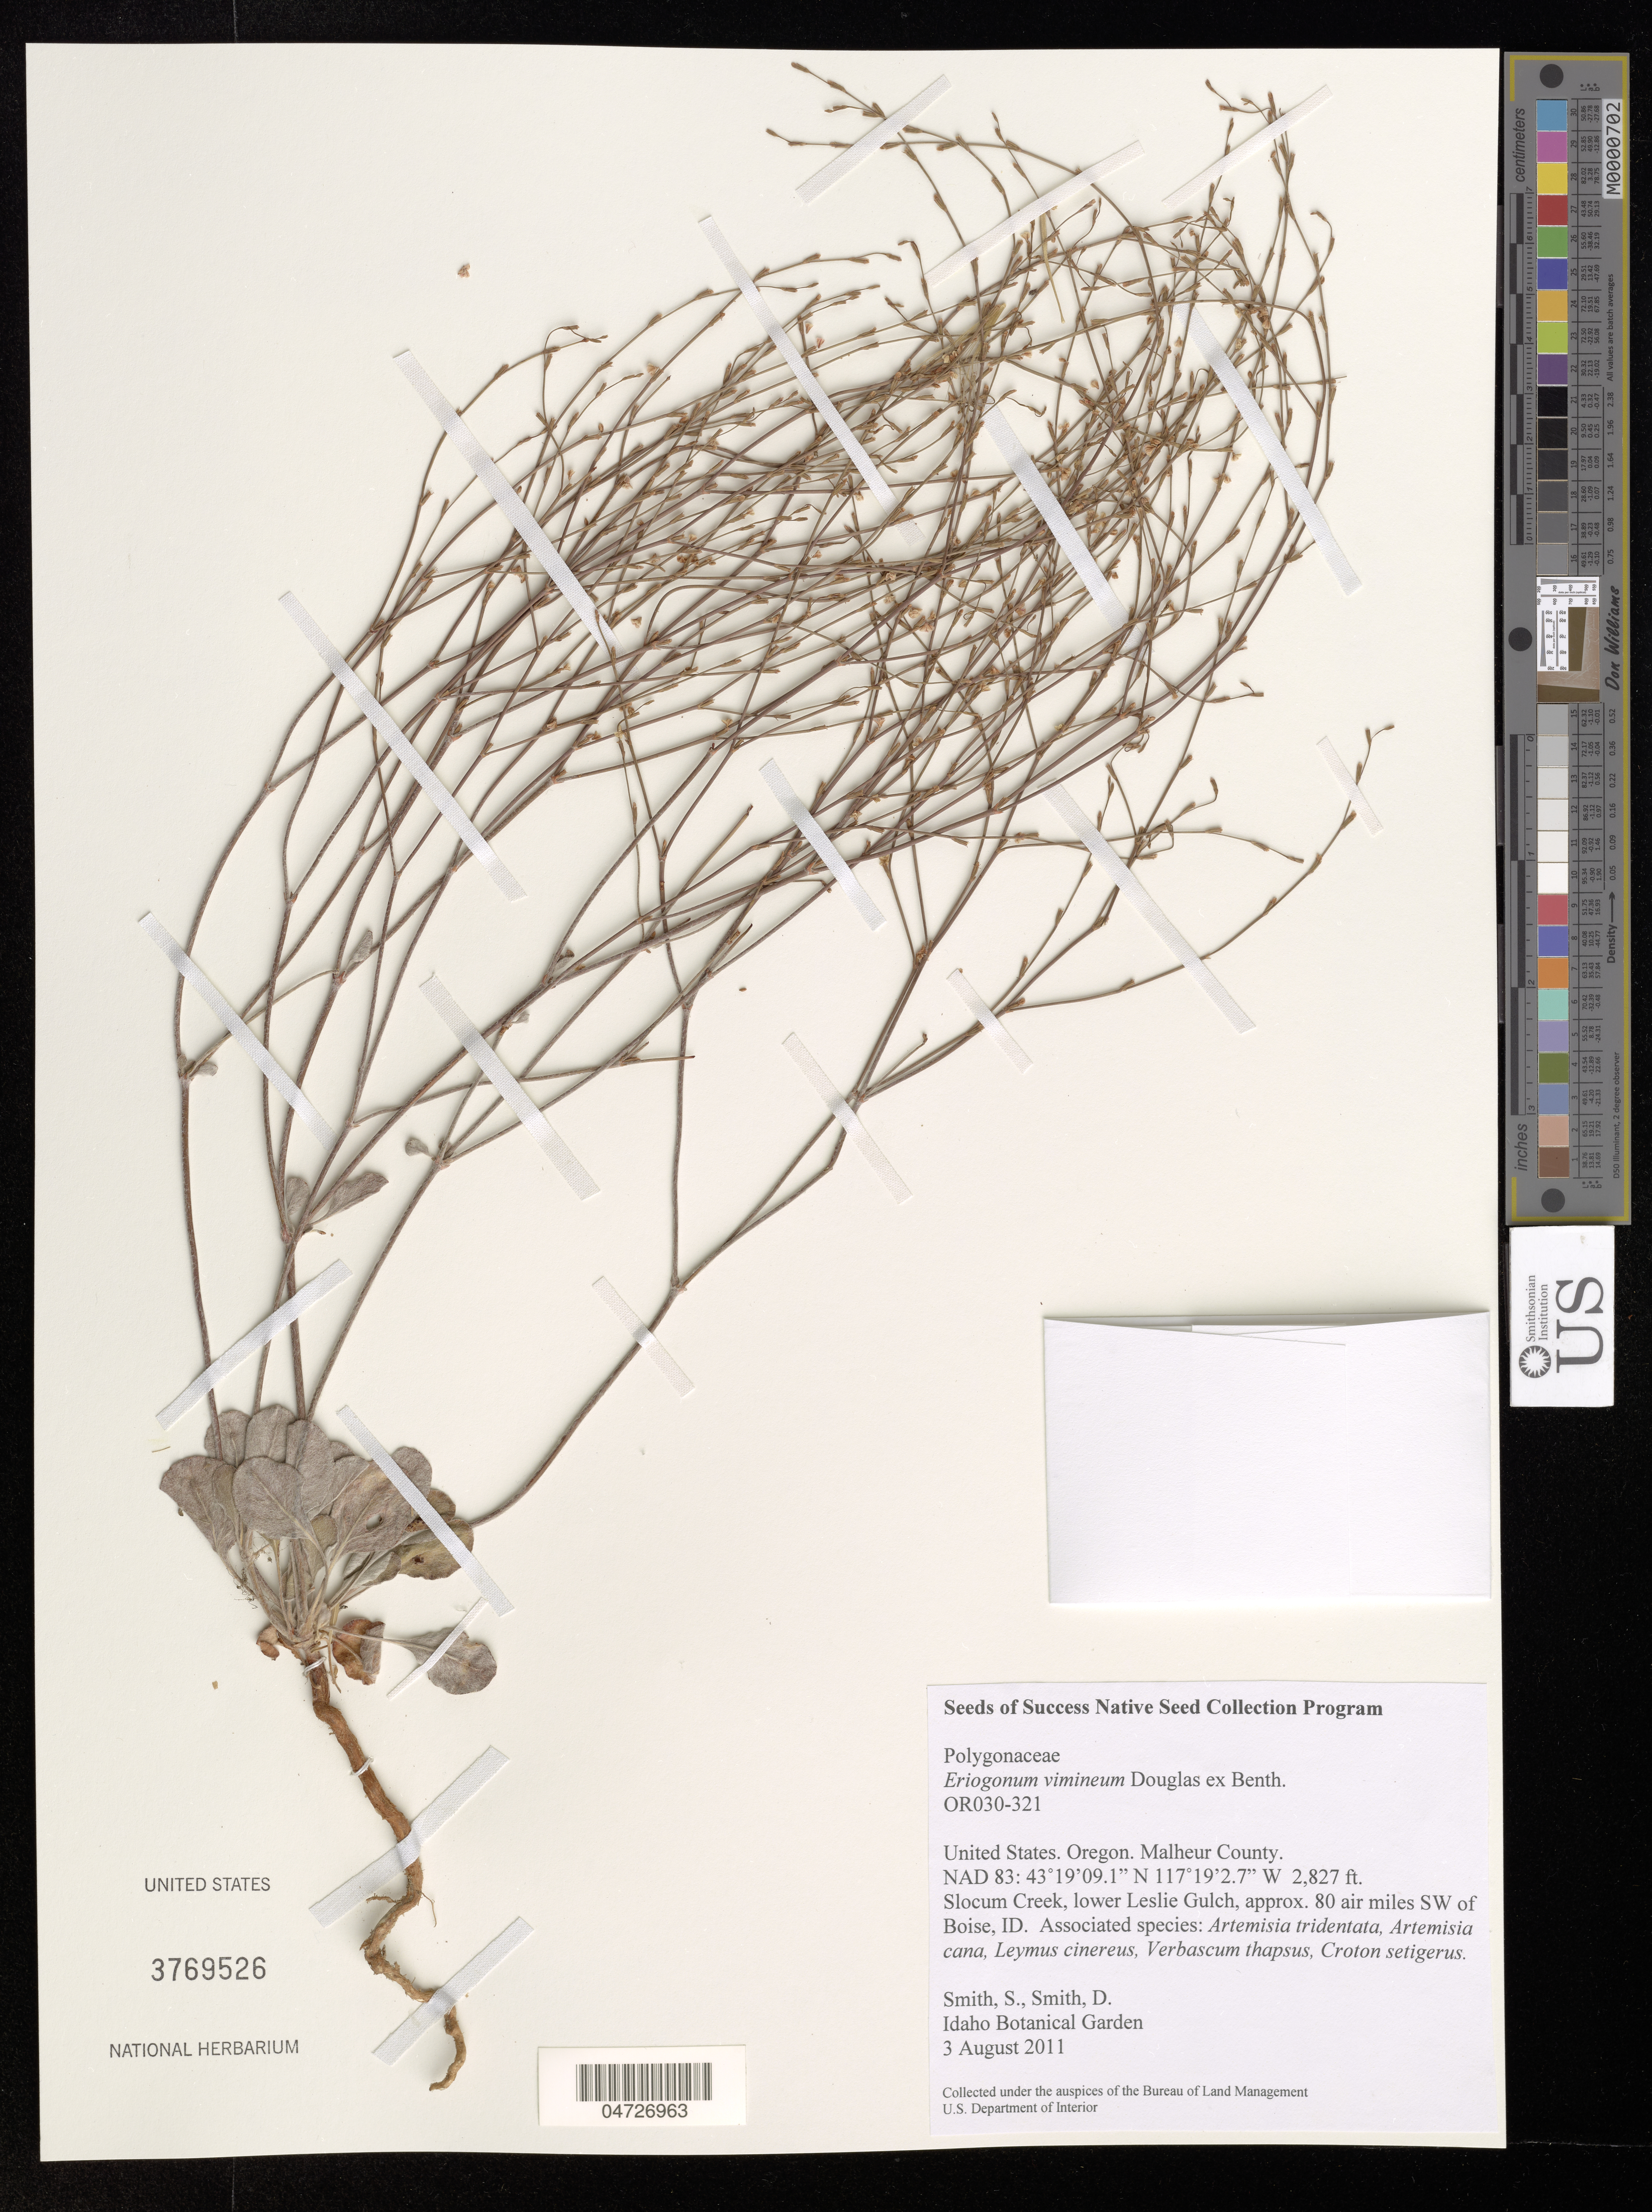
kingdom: Plantae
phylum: Tracheophyta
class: Magnoliopsida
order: Caryophyllales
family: Polygonaceae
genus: Eriogonum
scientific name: Eriogonum vimineum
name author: Douglas ex Benth.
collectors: S. Smith & D. Smith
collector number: OR030-321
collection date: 2011-08-03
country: United States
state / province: Oregon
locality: Malheur County. Slocum Creek, lower Leslie Gulch, approx. 80 air miles SW of Boise, ID.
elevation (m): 862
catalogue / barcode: US 3769526